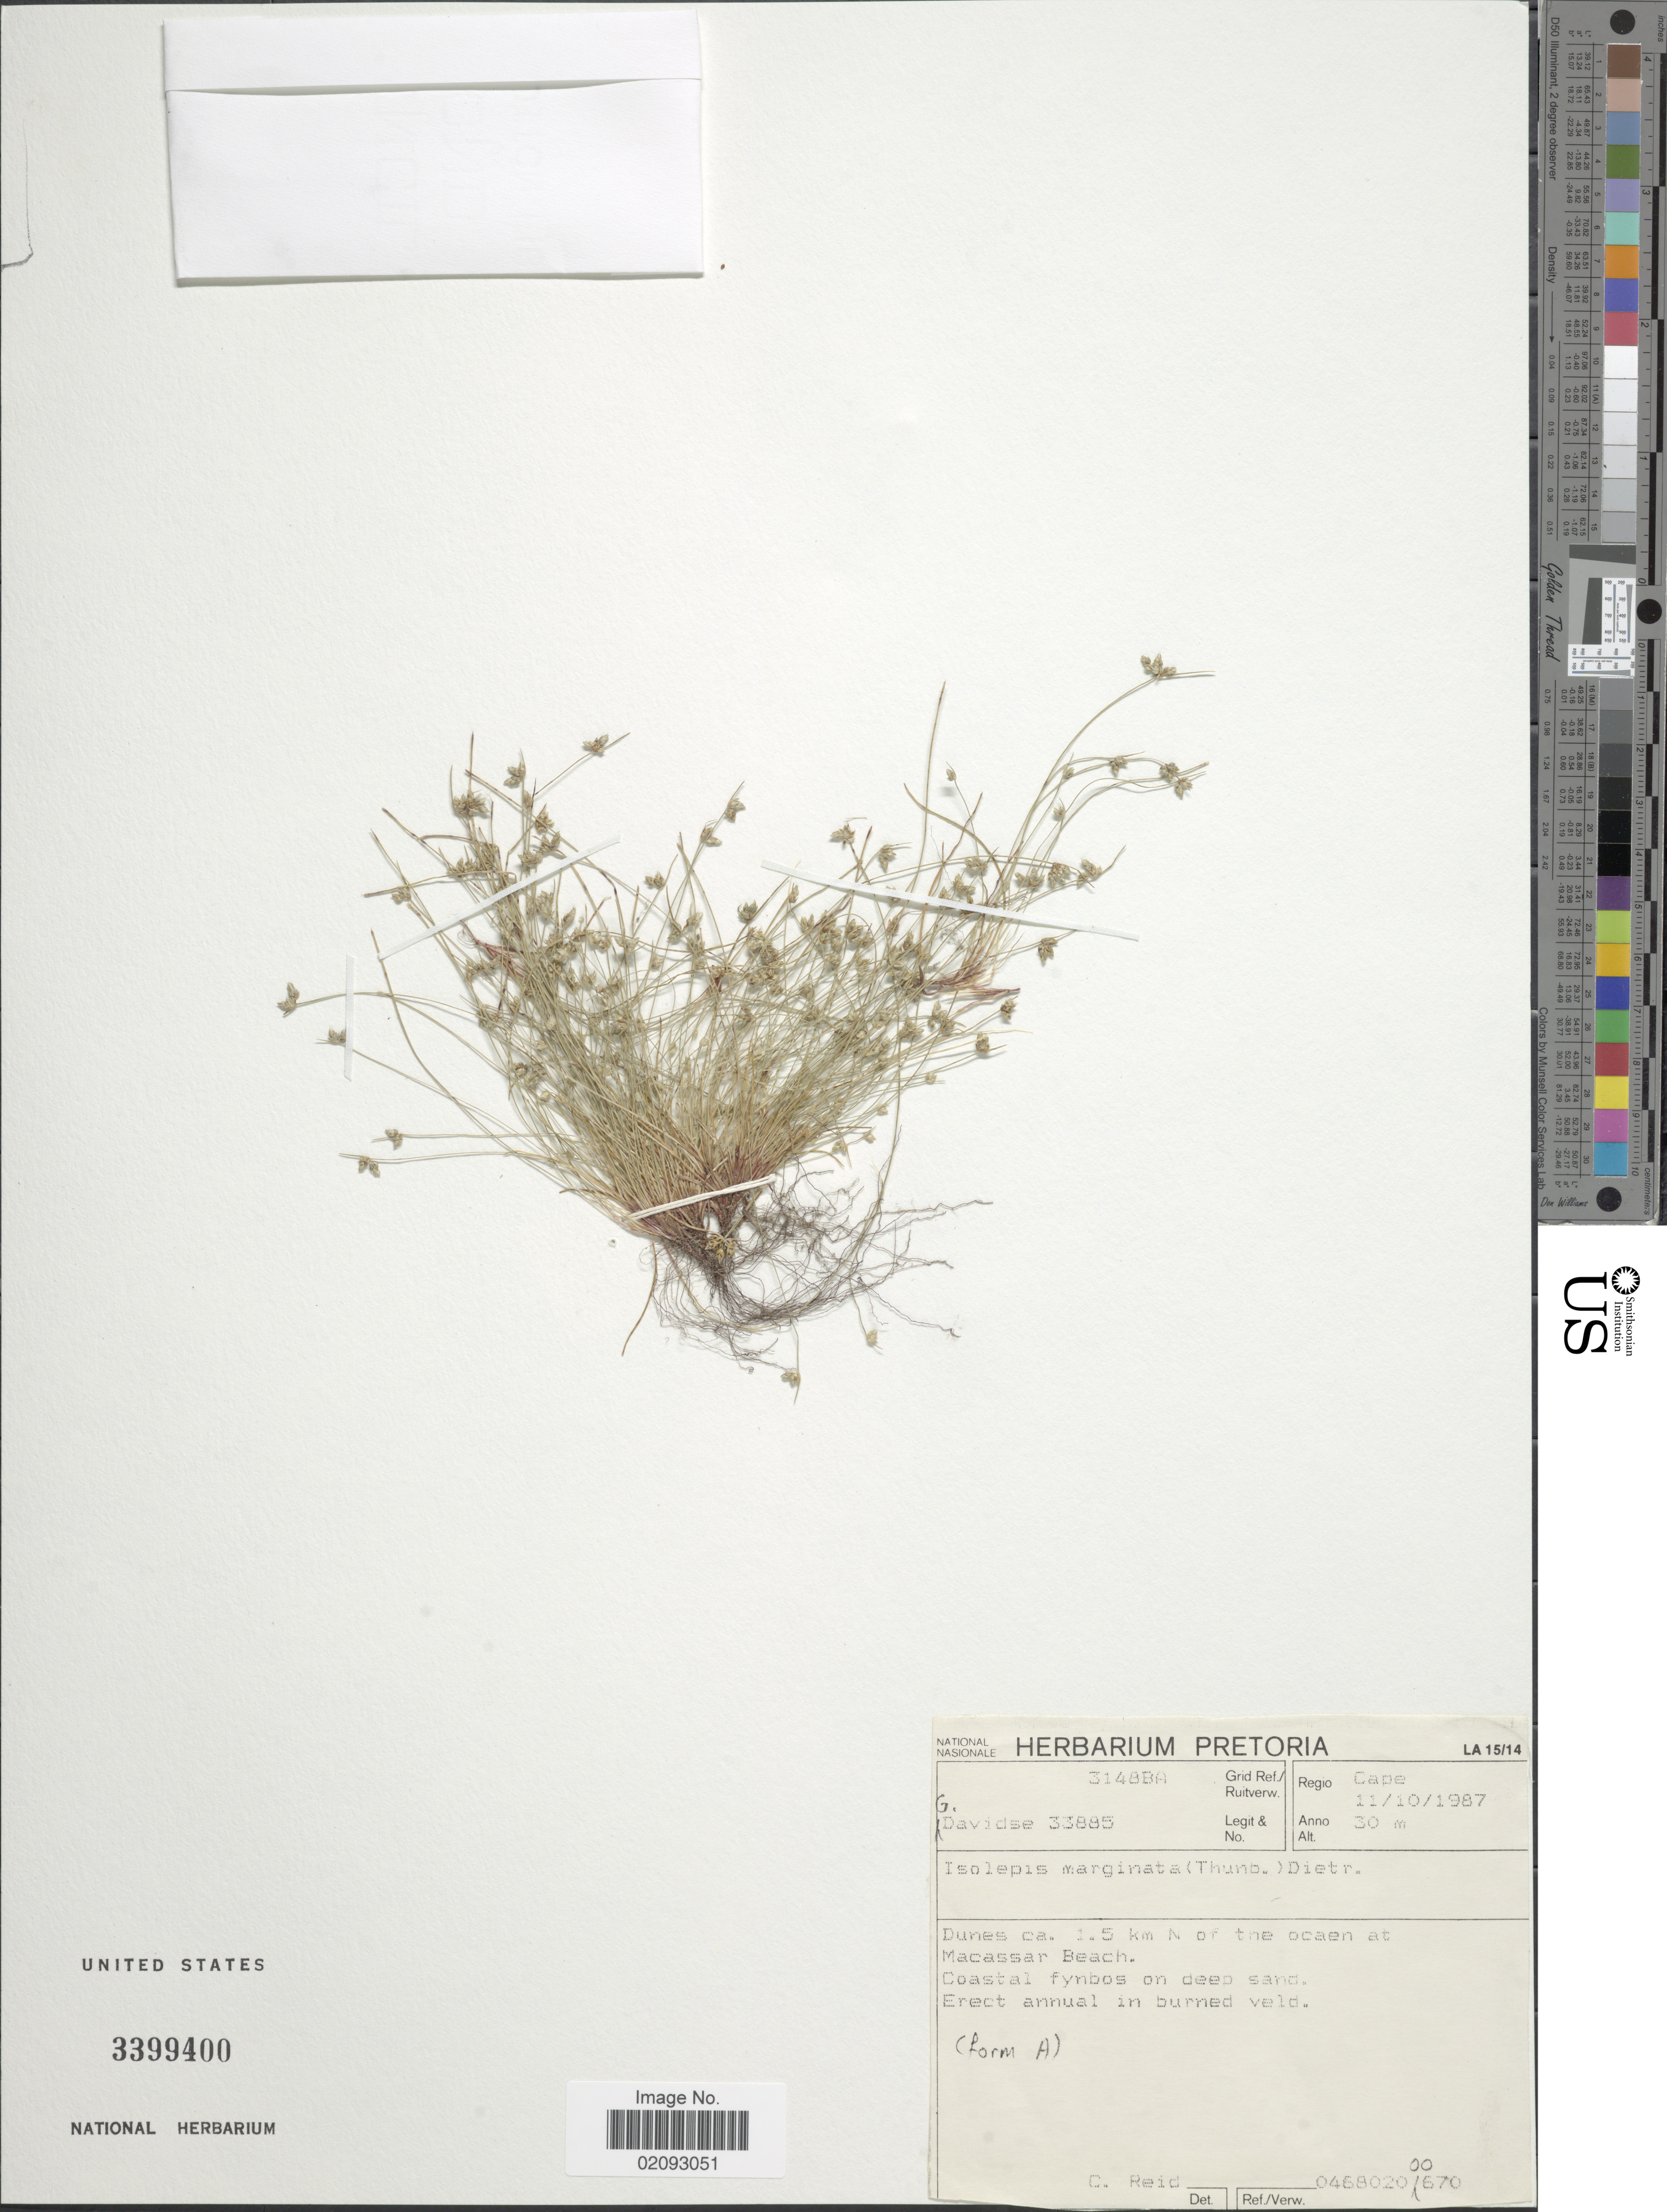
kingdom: Plantae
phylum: Tracheophyta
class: Liliopsida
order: Poales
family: Cyperaceae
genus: Ficinia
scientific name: Ficinia marginata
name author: (Thunb.) Fourc.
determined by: Strong, Mark T., (BOT), Smithsonian Institution - National Museum of Natural History (UNITED STATES)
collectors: G. Davidse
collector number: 33885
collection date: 1987-10-11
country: South Africa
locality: Regio Cape, Dunes ca. 1.5 km N of the ocean at Macassar Beach, Coastal fynbos on deep sand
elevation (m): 30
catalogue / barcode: US 3399400